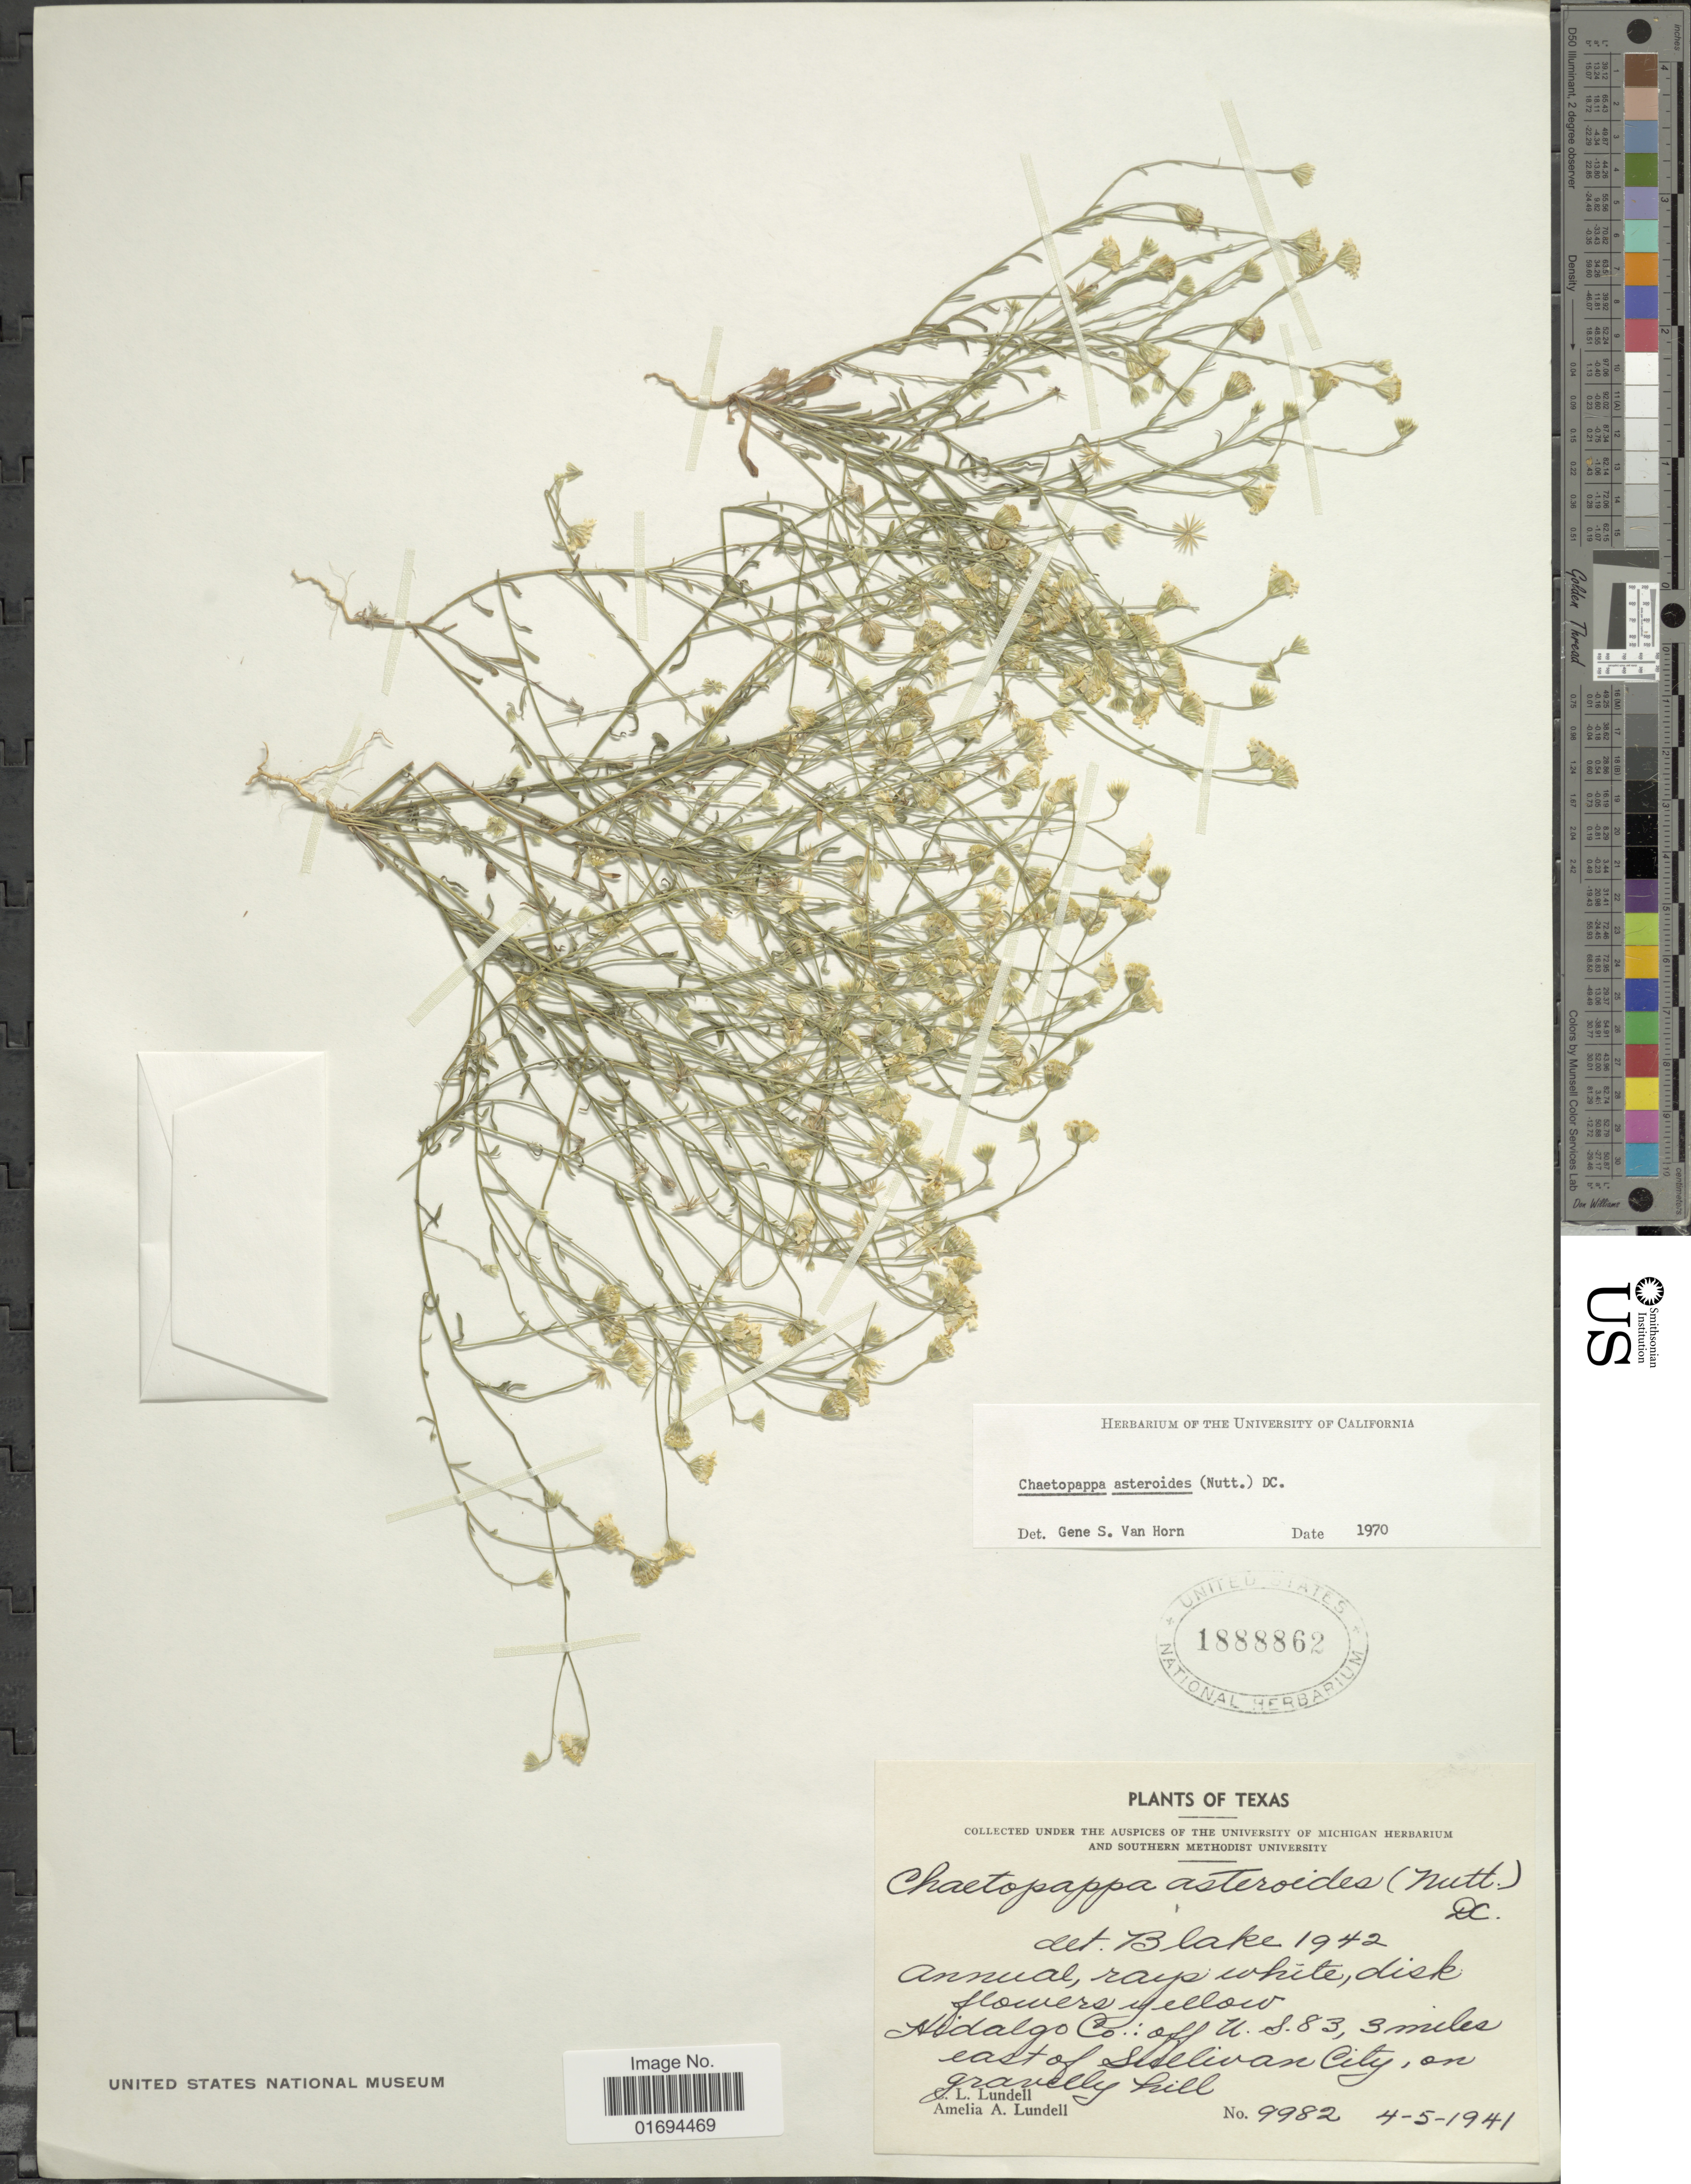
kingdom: Plantae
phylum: Tracheophyta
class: Magnoliopsida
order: Asterales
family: Asteraceae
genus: Chaetopappa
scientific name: Chaetopappa asteroides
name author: (Nutt.) DC.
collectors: C. L. Lundell & A. A. Lundell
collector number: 9982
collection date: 1941-04-05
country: United States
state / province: Texas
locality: Hidalgo Co.: off U. S. 83, 3 miles east of Sullivan City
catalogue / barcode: US 1888862